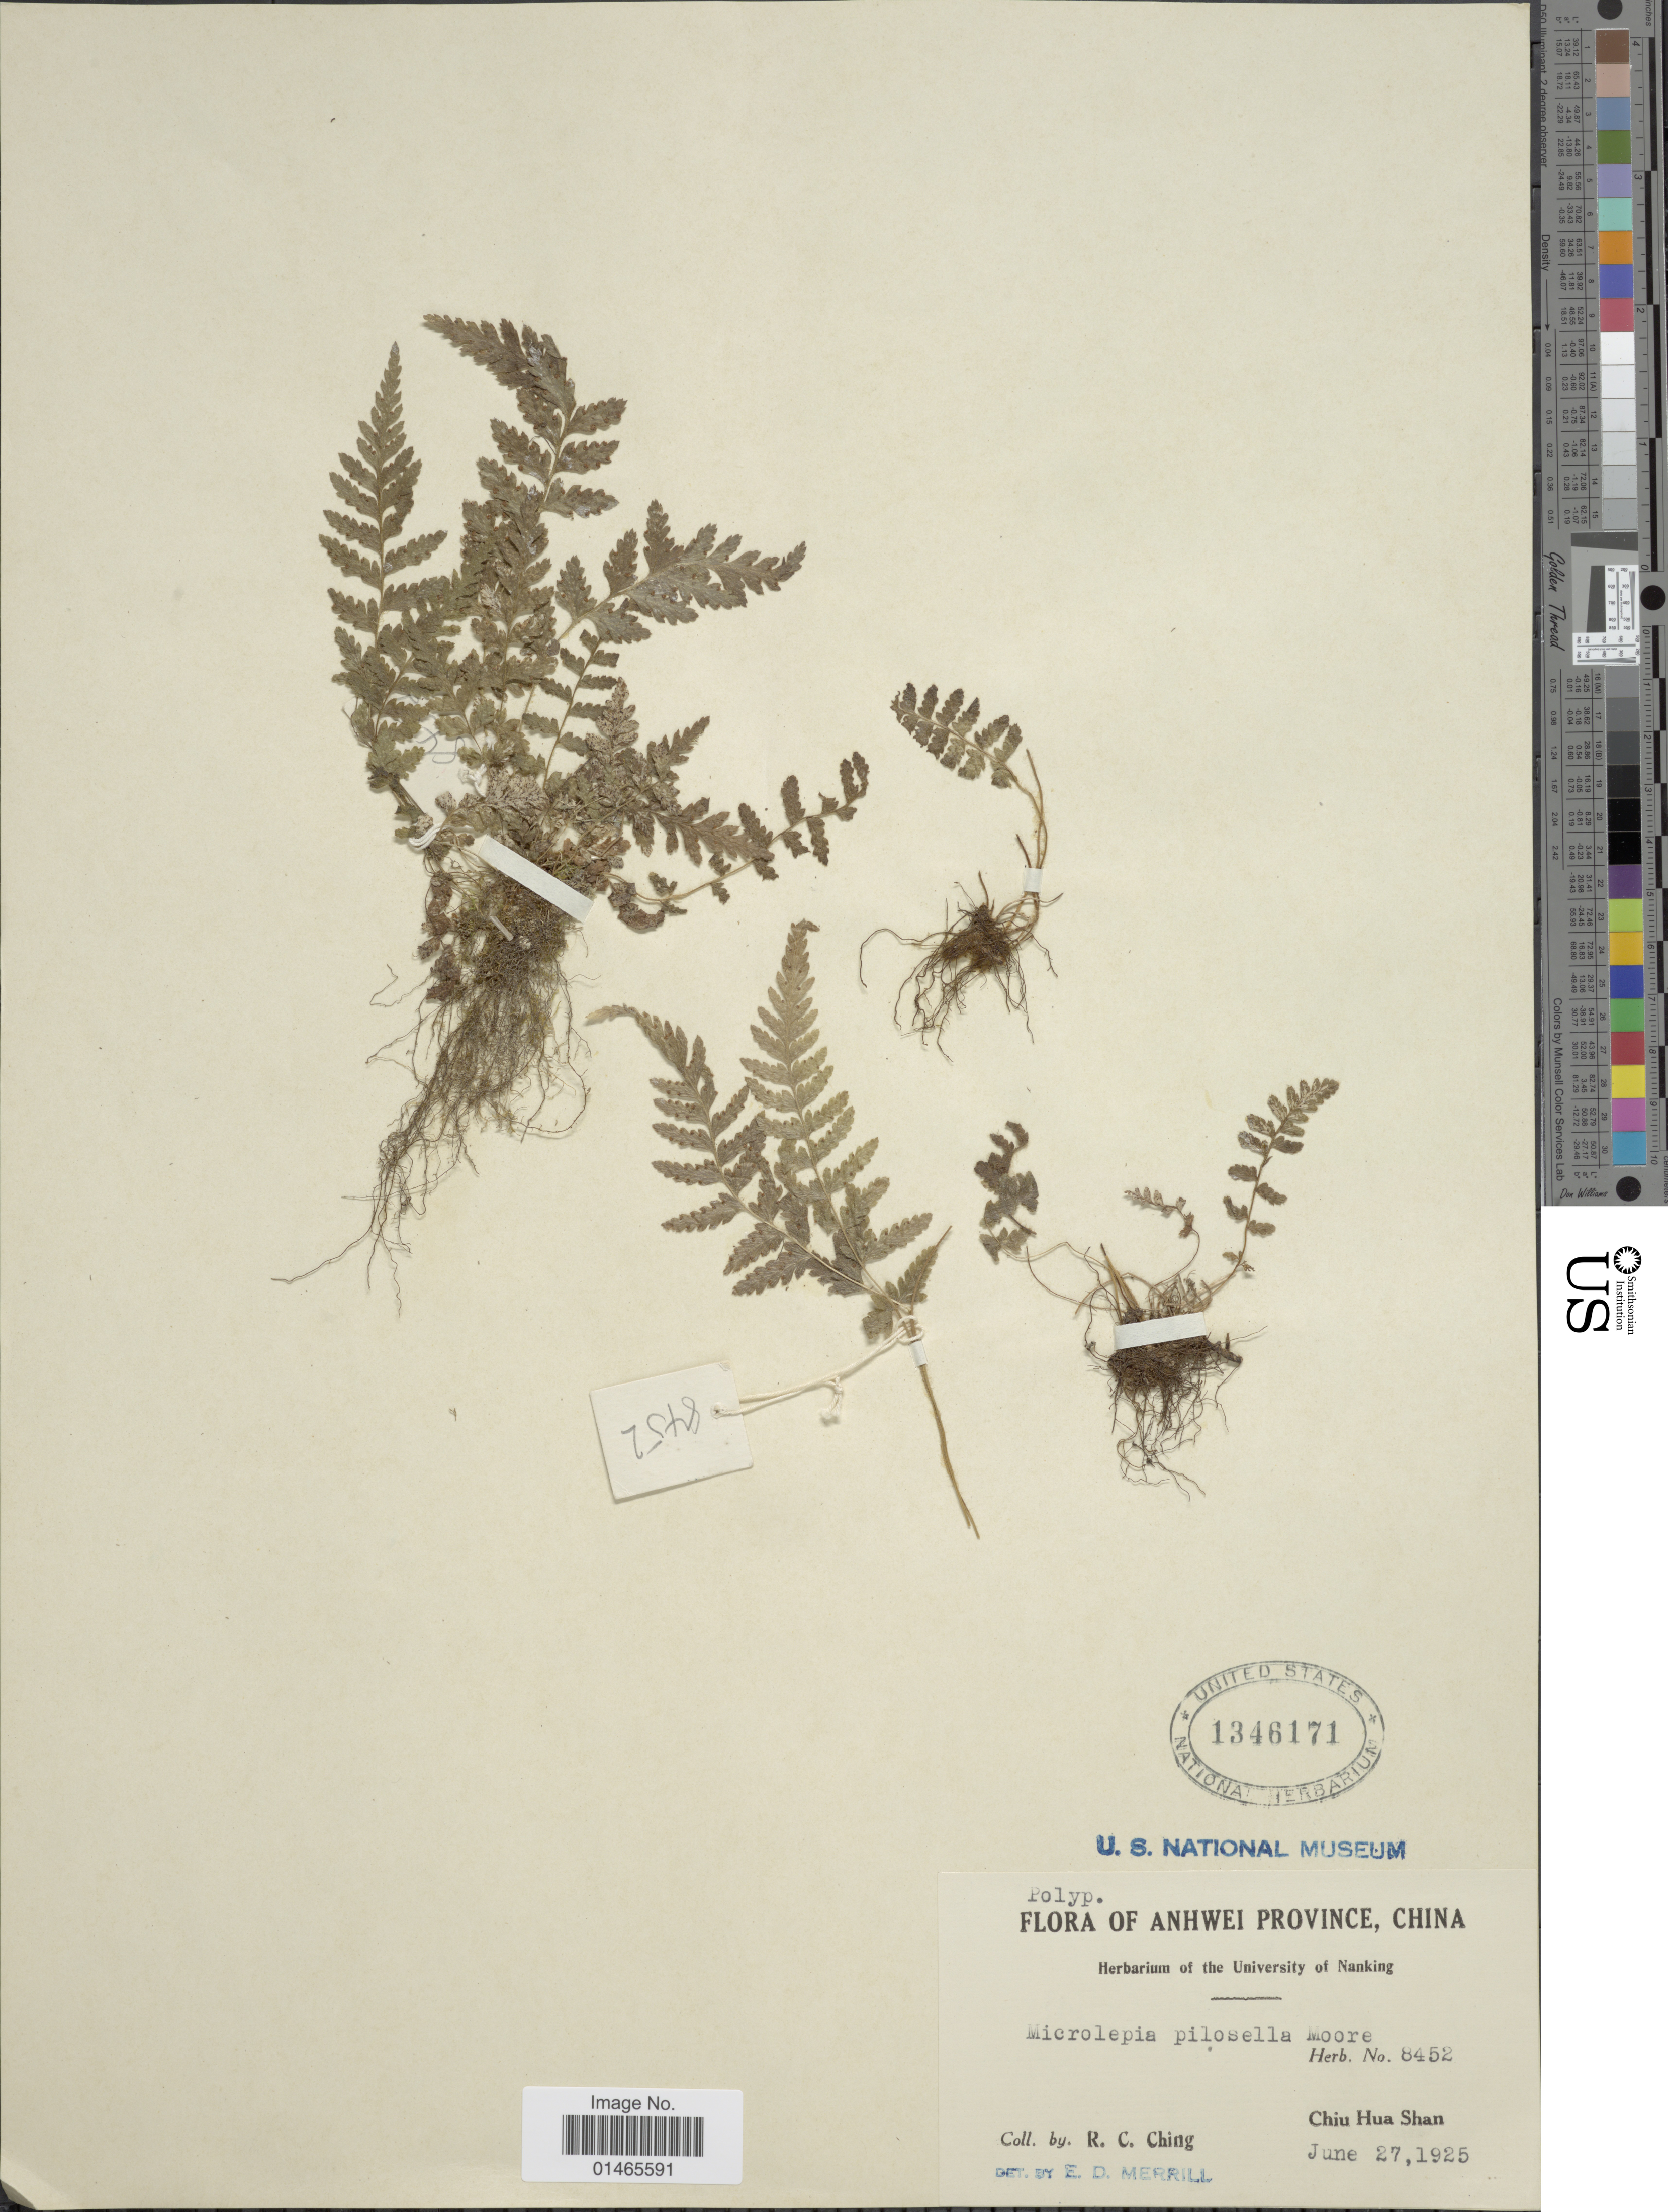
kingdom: Plantae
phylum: Tracheophyta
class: Polypodiopsida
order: Polypodiales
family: Dennstaedtiaceae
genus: Microlepia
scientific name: Microlepia pilosella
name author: (Hook.) T. Moore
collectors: R. C. Ching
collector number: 8452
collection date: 1925-06-27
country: China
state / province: Anhui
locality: Chiu Huan Shan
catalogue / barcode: US 1346171